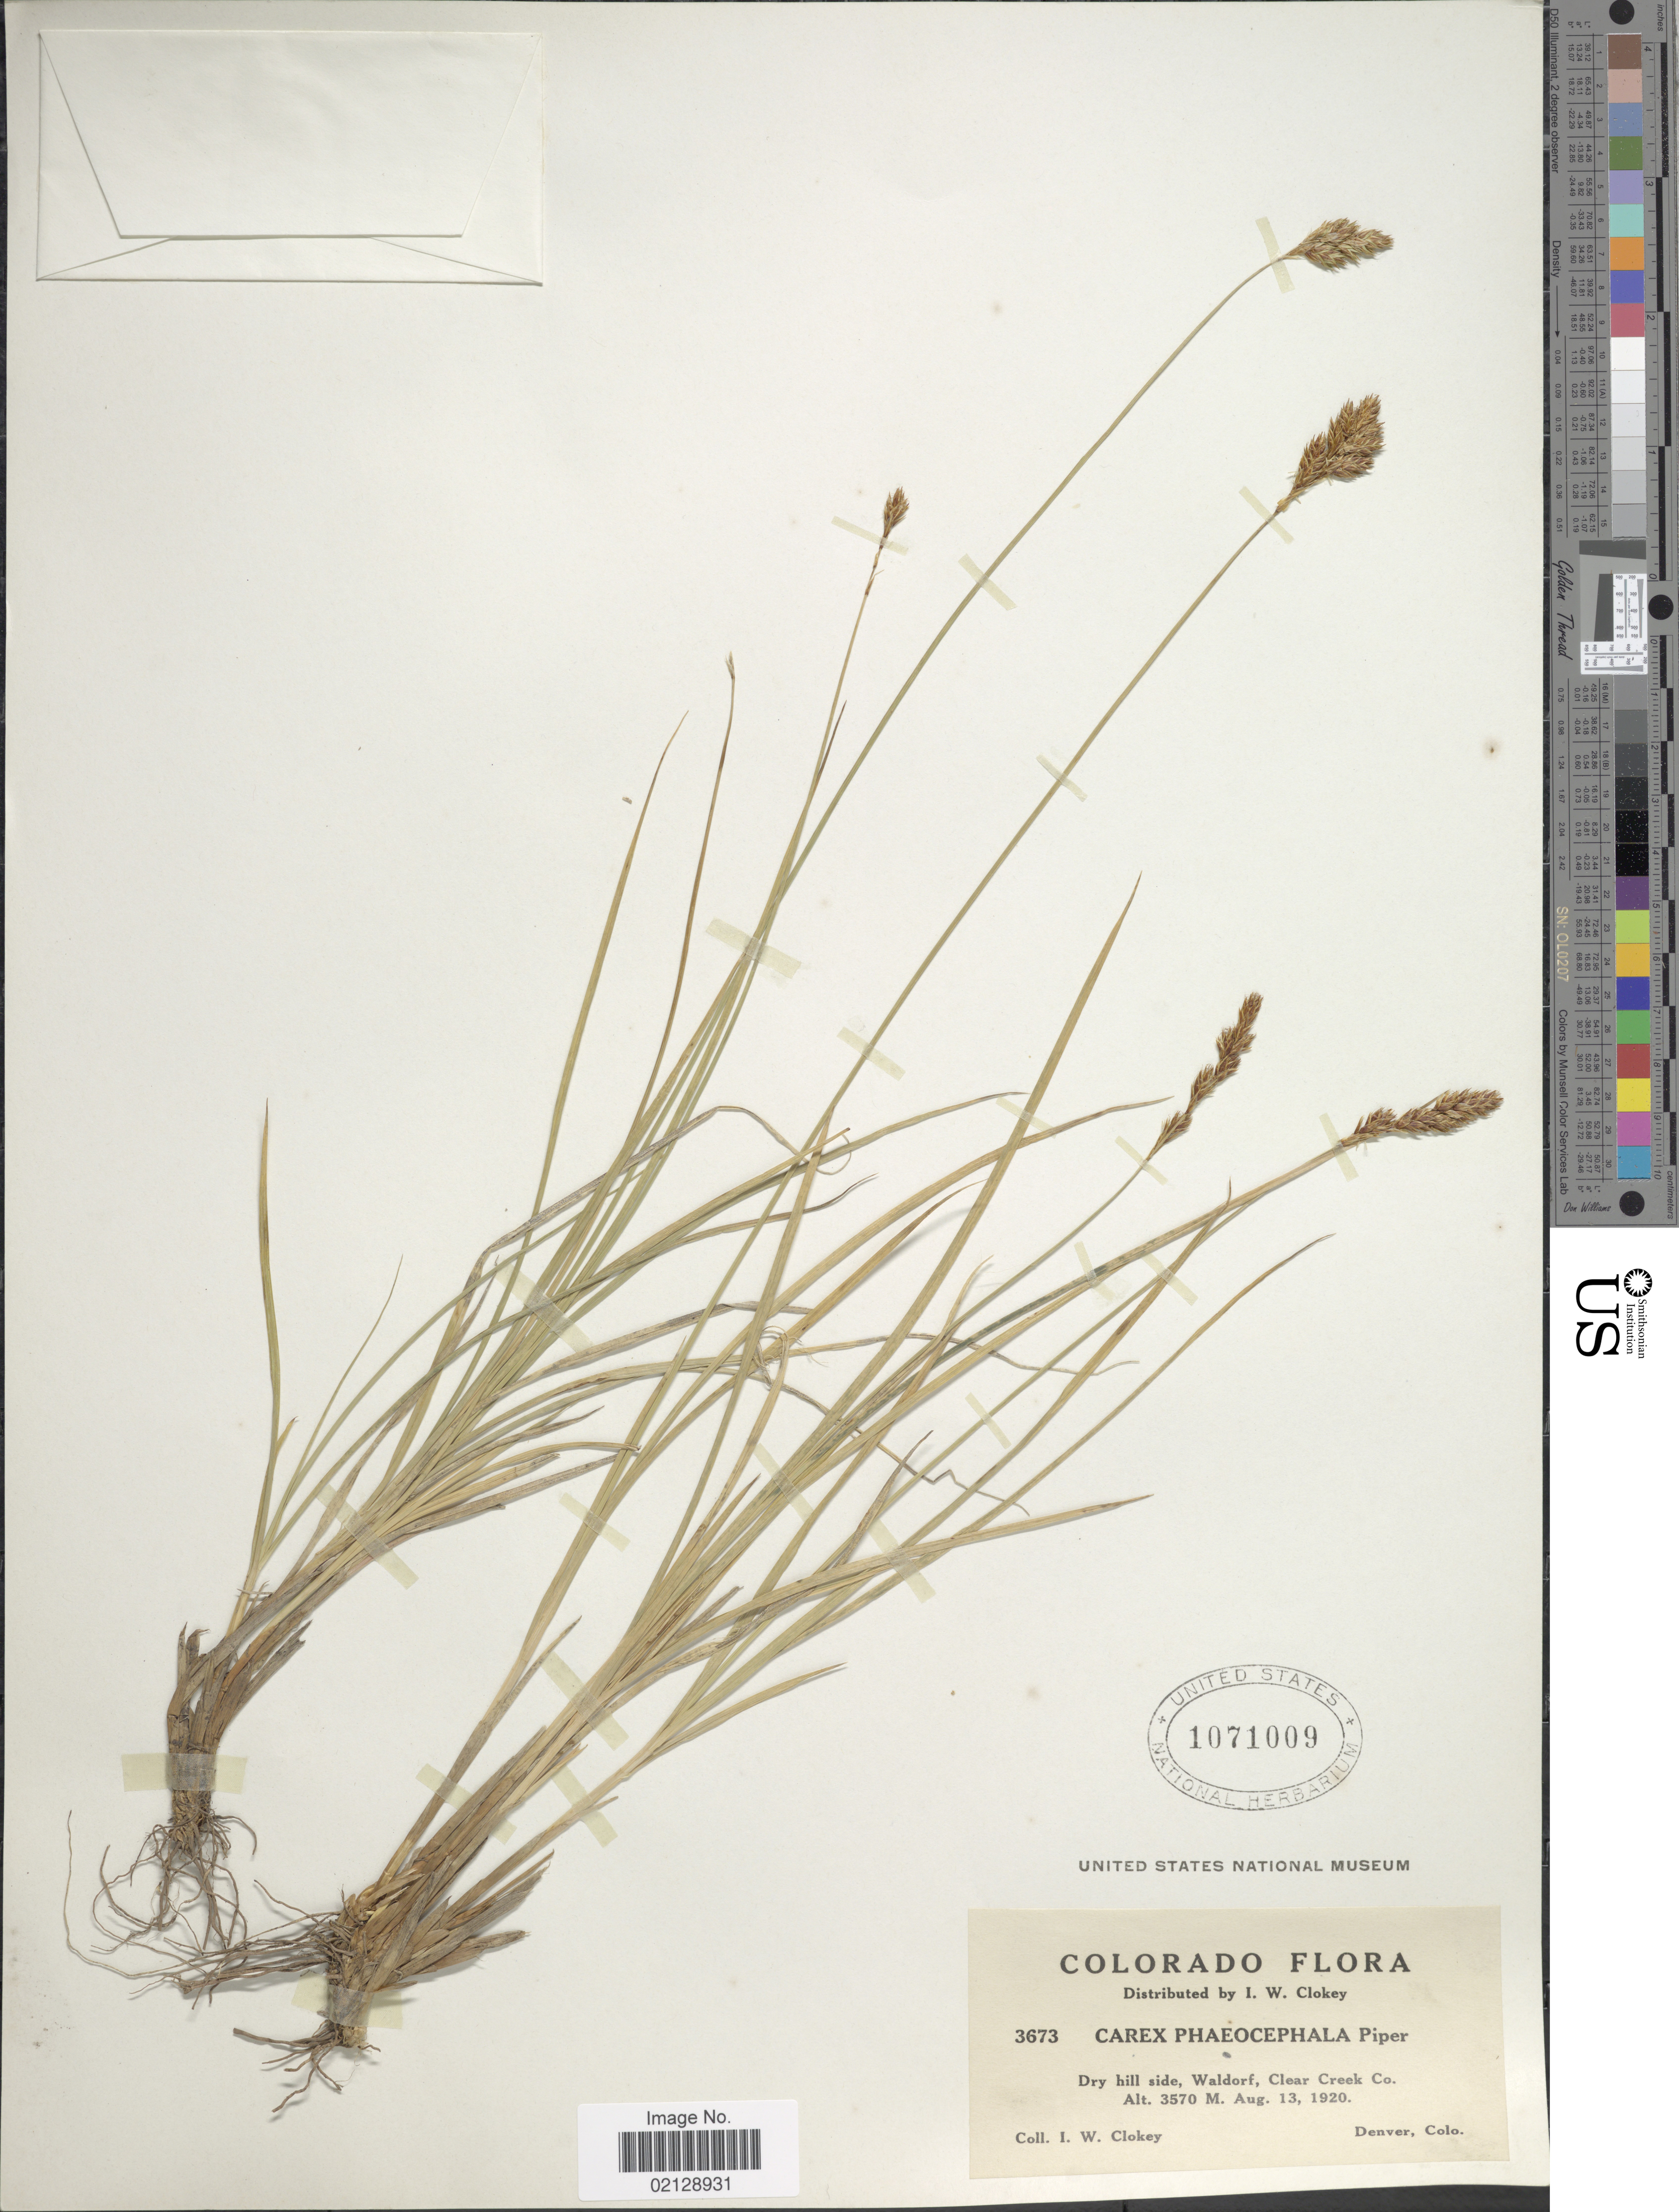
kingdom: Plantae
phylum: Tracheophyta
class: Liliopsida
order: Poales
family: Cyperaceae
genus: Carex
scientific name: Carex phaeocephala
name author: Piper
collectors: I. W. Clokey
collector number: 3673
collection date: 1920-08-13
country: United States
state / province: Colorado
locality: Dry hill side, Waldrof, Clear Creek Co.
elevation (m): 3570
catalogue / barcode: US 1071009